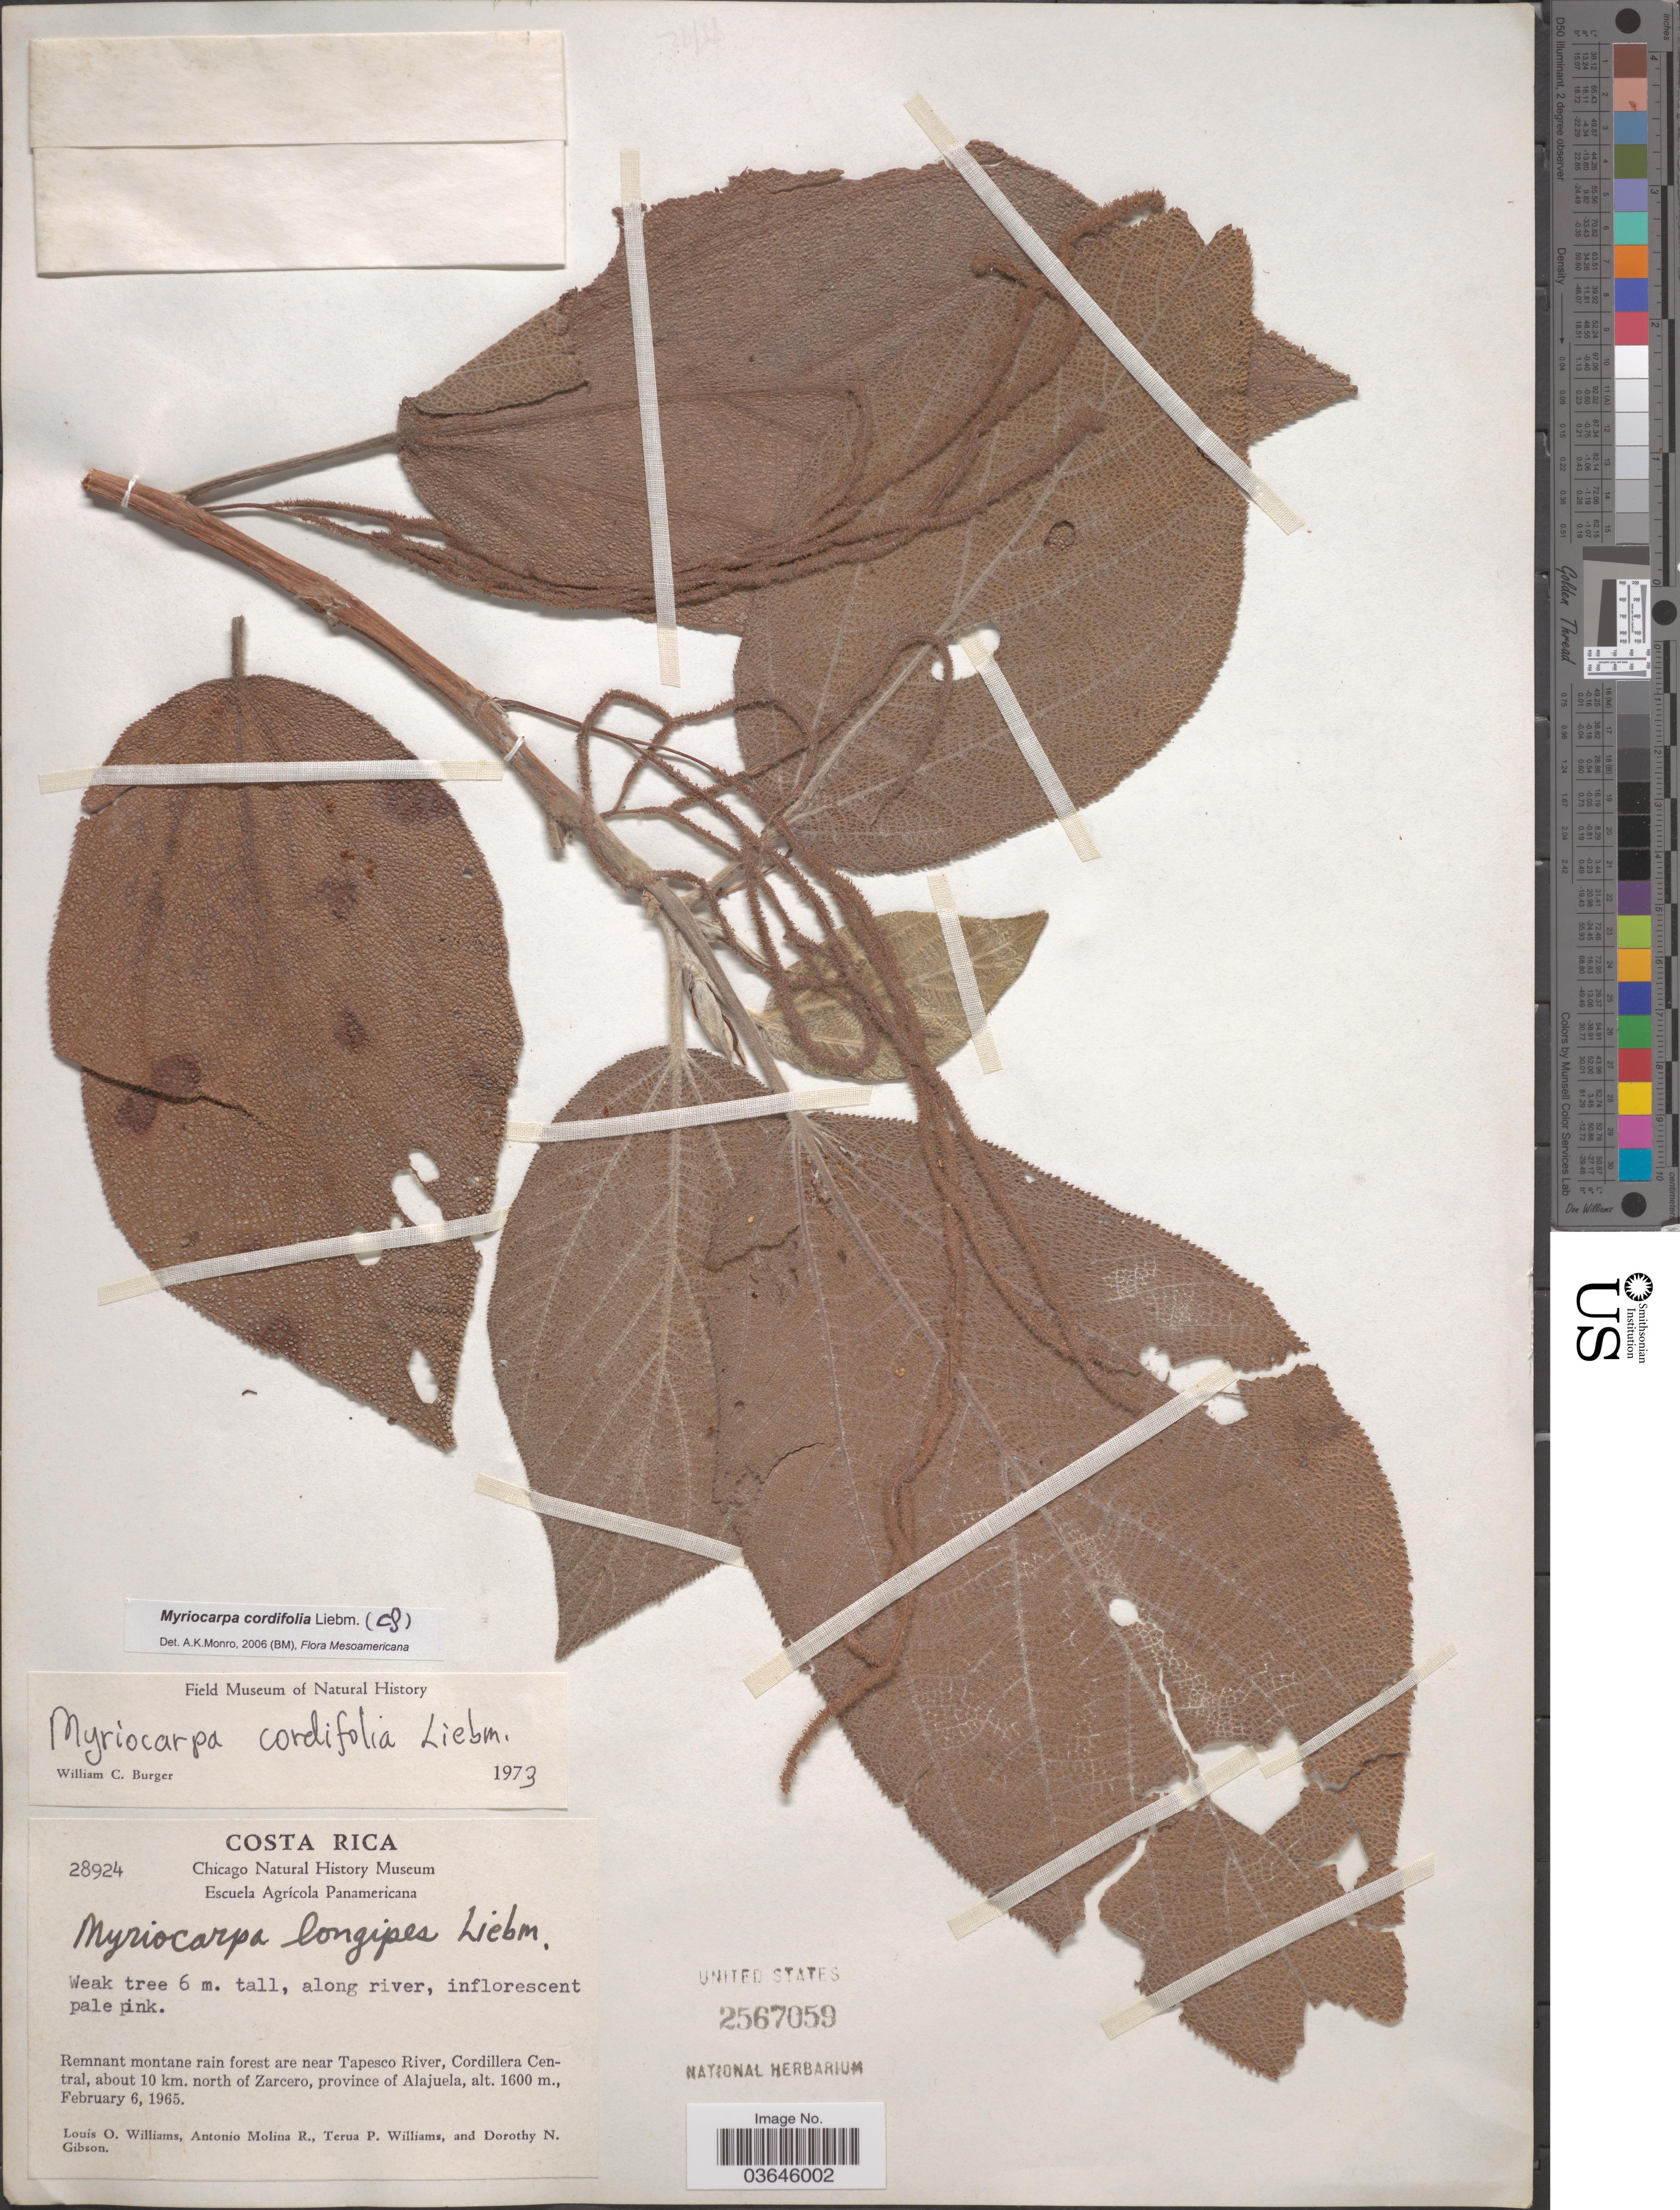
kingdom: Plantae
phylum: Tracheophyta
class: Magnoliopsida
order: Rosales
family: Urticaceae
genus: Myriocarpa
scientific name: Myriocarpa cordifolia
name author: Liebm.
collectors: L. O. Williams, A. Molina R., T. Williams & D. N. Gibson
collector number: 28924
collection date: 1965-02-06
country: Costa Rica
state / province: Alajuela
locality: Area near Tapesco River, Cordillera Central, about 10 km. north of Zarcero.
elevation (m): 1600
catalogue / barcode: US 2567059